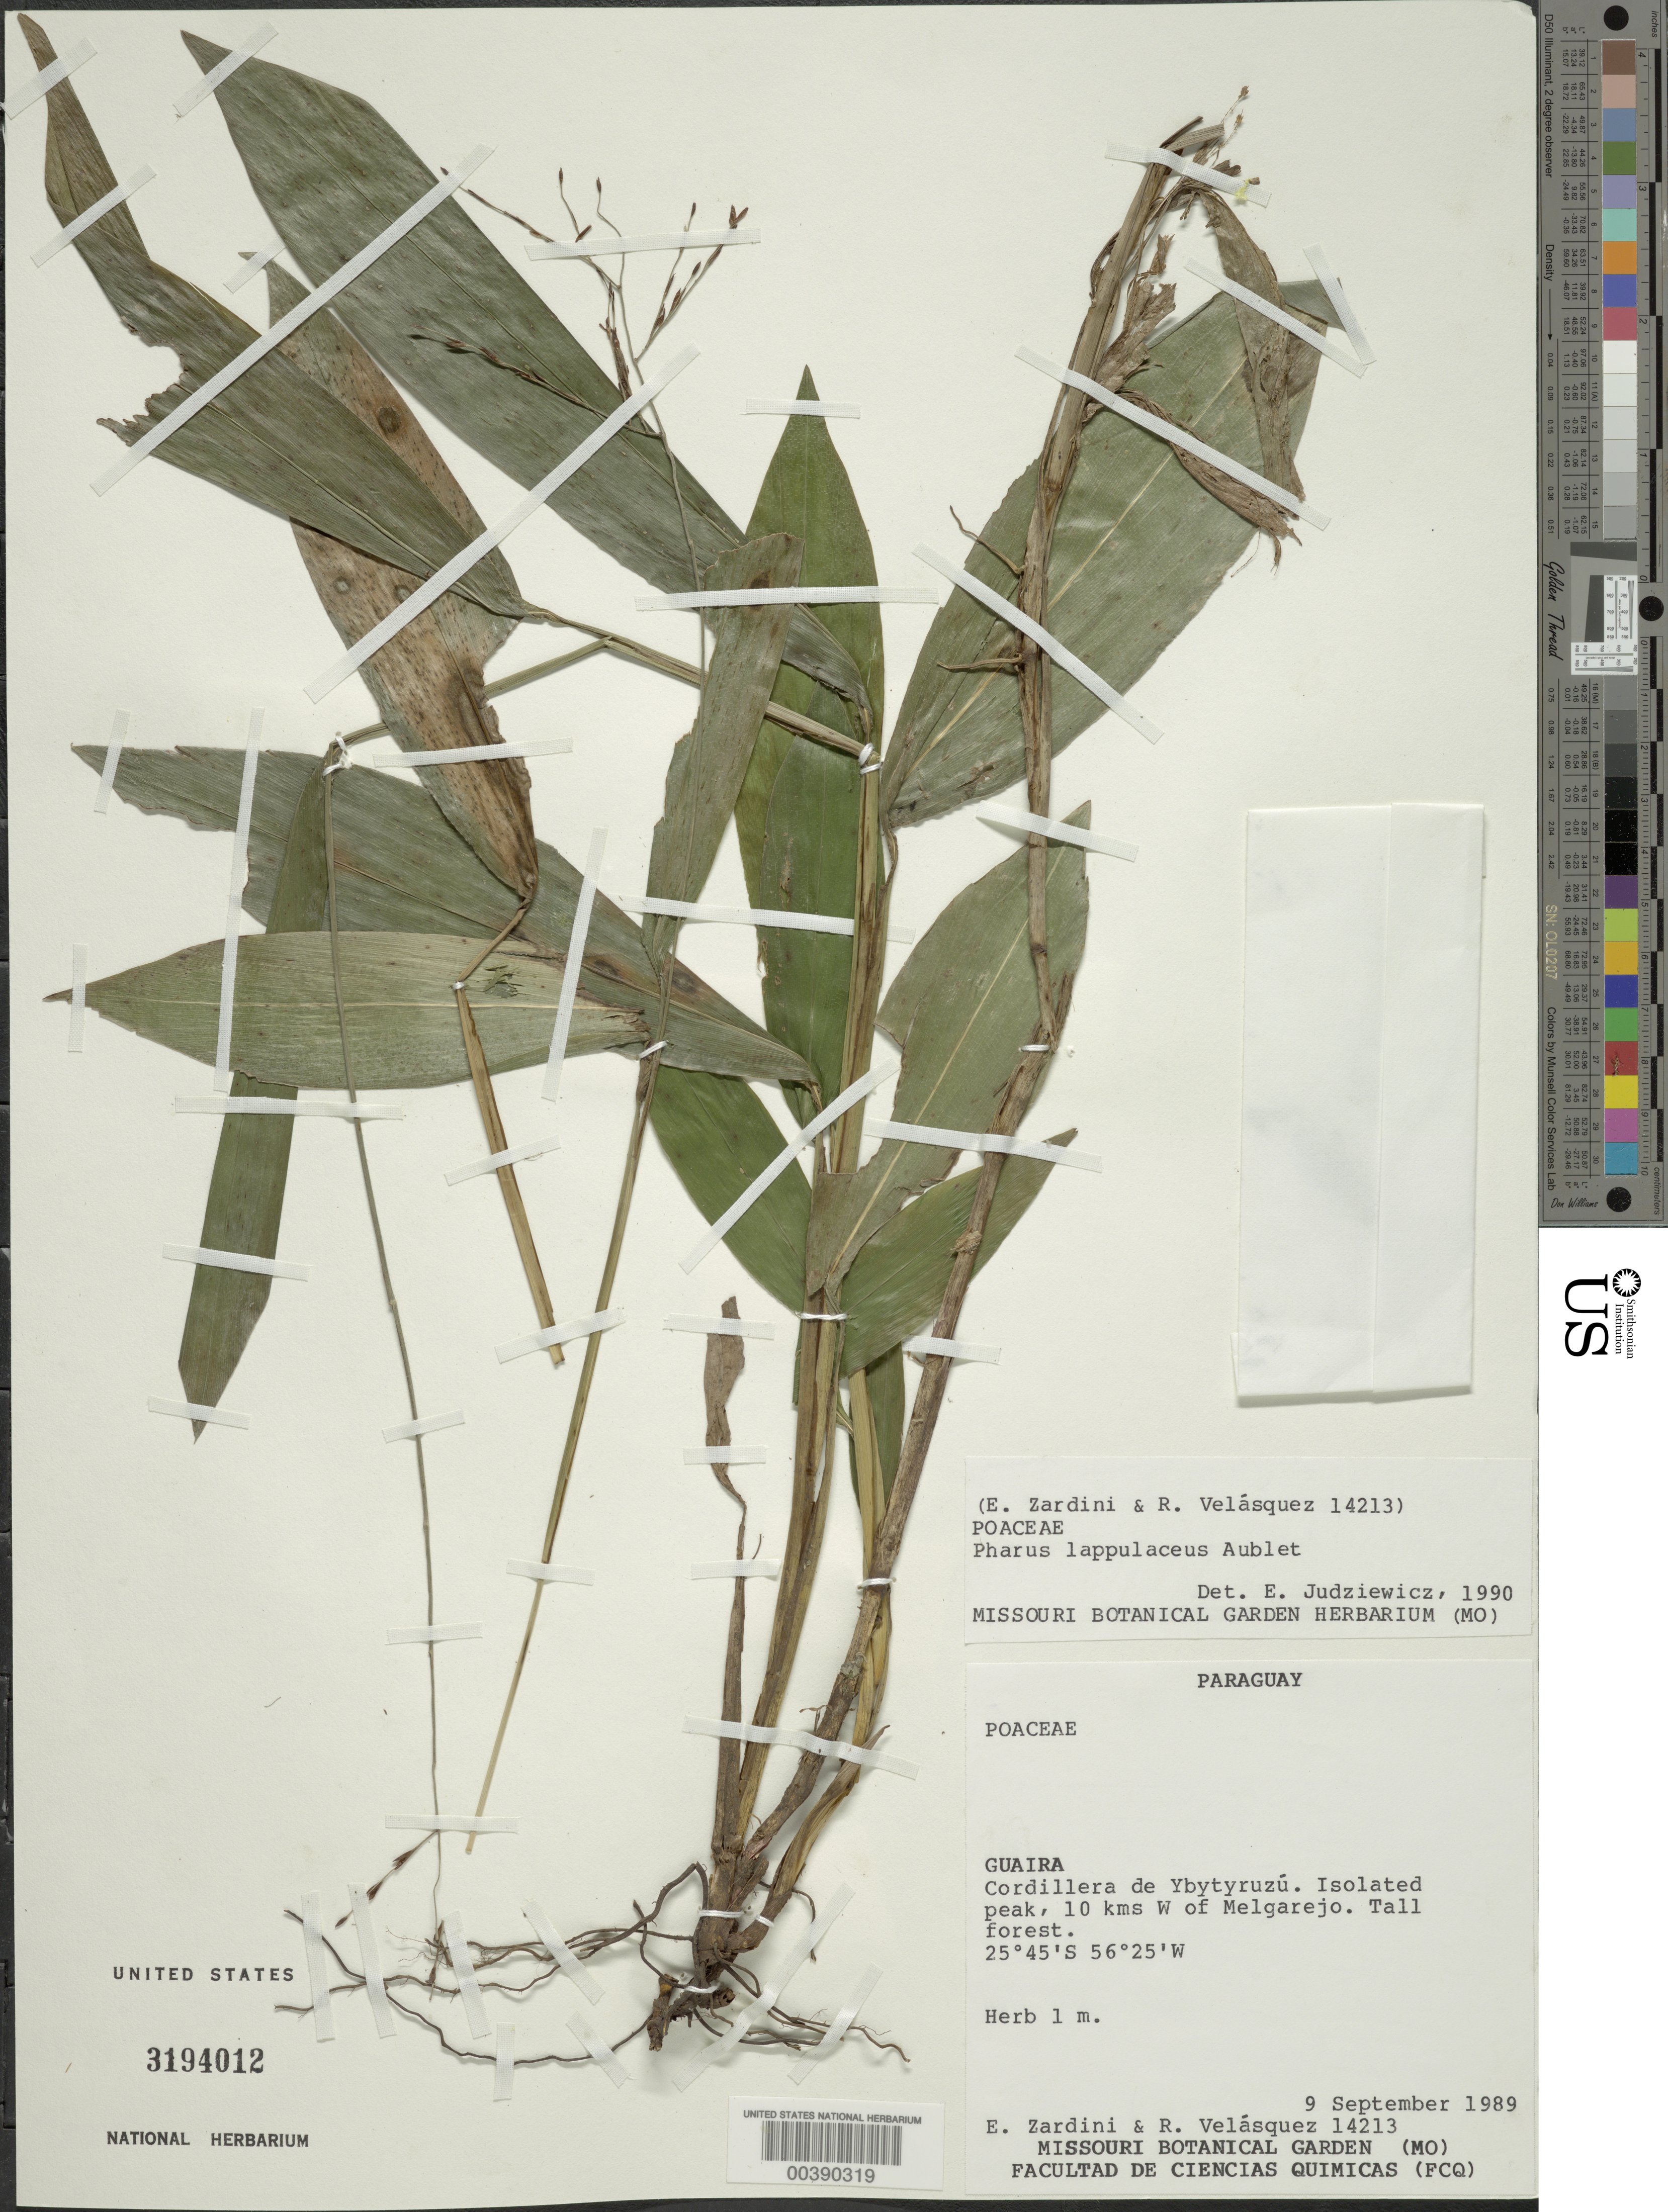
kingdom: Plantae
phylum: Tracheophyta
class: Liliopsida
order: Poales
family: Poaceae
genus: Pharus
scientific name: Pharus lappulaceus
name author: Aubl.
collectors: E. M. Zardini & R. Velasquez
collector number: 14213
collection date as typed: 09 Sep 1989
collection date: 1989-09-09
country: Paraguay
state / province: Guairá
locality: Cordillera de ybytyruzu; isolated peak, 10 km w of melgarejo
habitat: Tall forest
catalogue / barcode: US 3194012